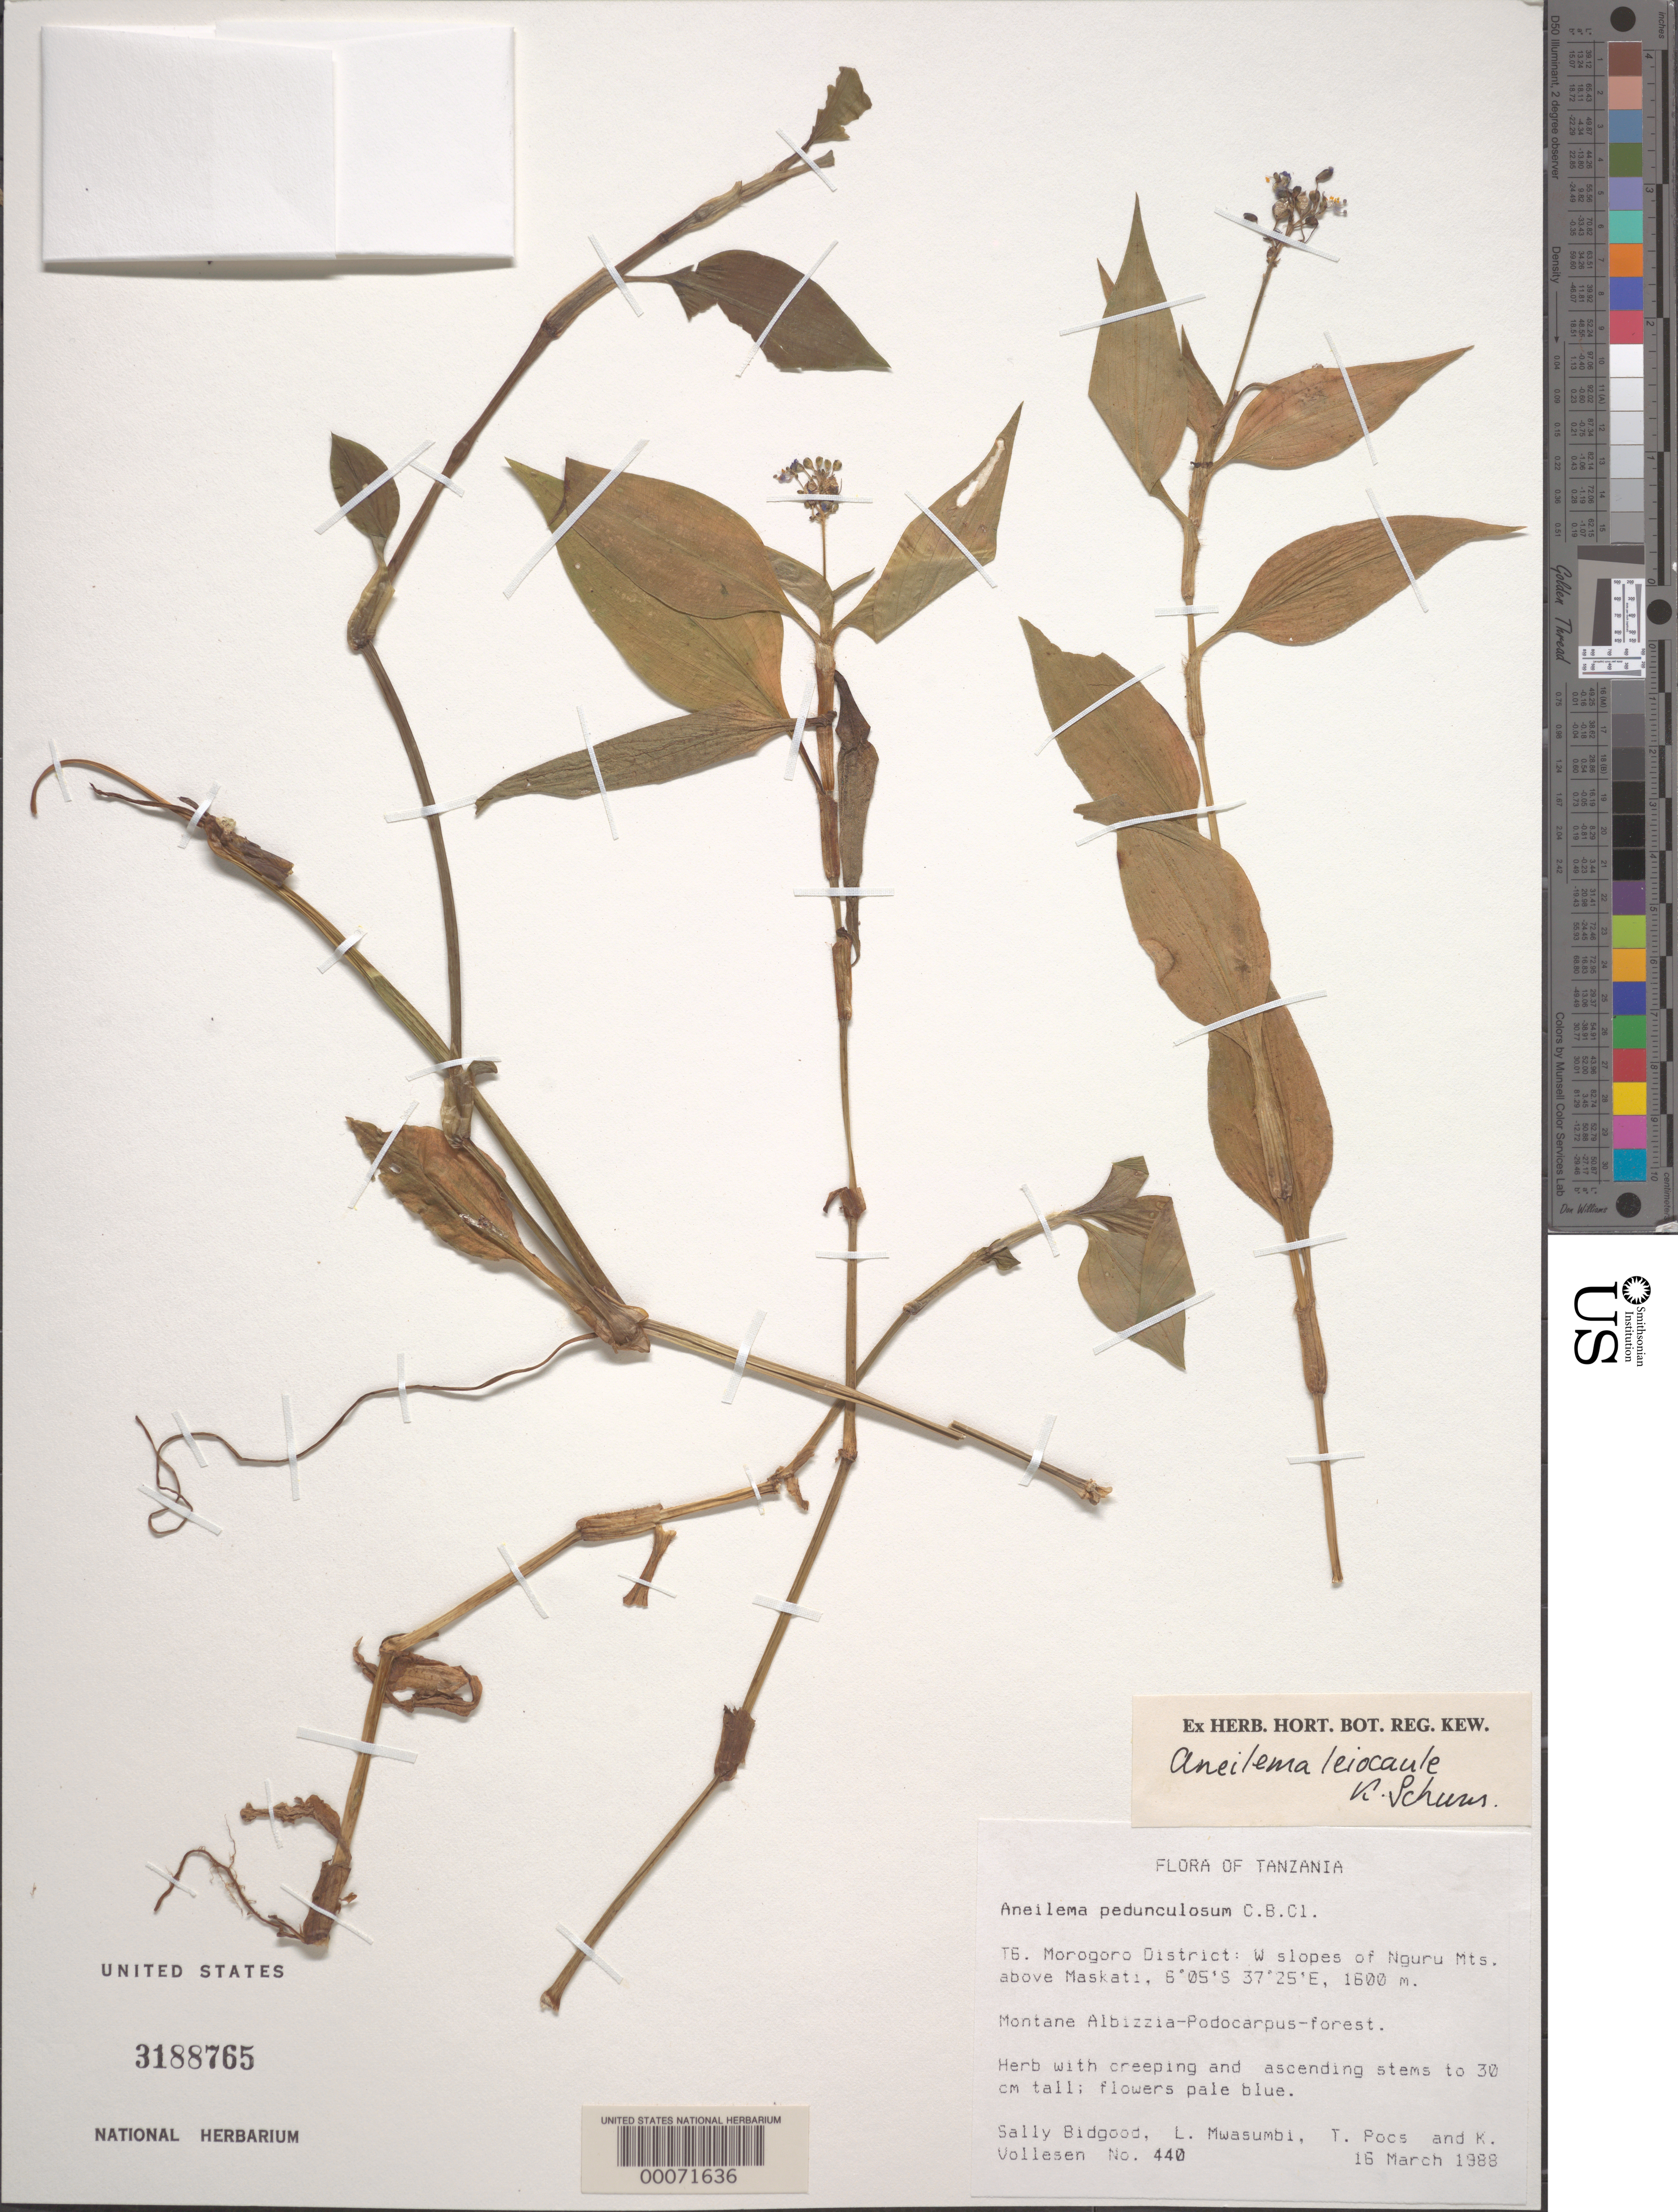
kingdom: Plantae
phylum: Tracheophyta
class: Liliopsida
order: Commelinales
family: Commelinaceae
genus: Aneilema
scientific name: Aneilema leiocaule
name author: K. Schum.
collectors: S. Bidgood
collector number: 440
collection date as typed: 16 Mar 1988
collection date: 1988-03-16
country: Tanzania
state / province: Morogoro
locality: W slopes of nguru mts. above maskati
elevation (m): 1600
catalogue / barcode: US 3188765